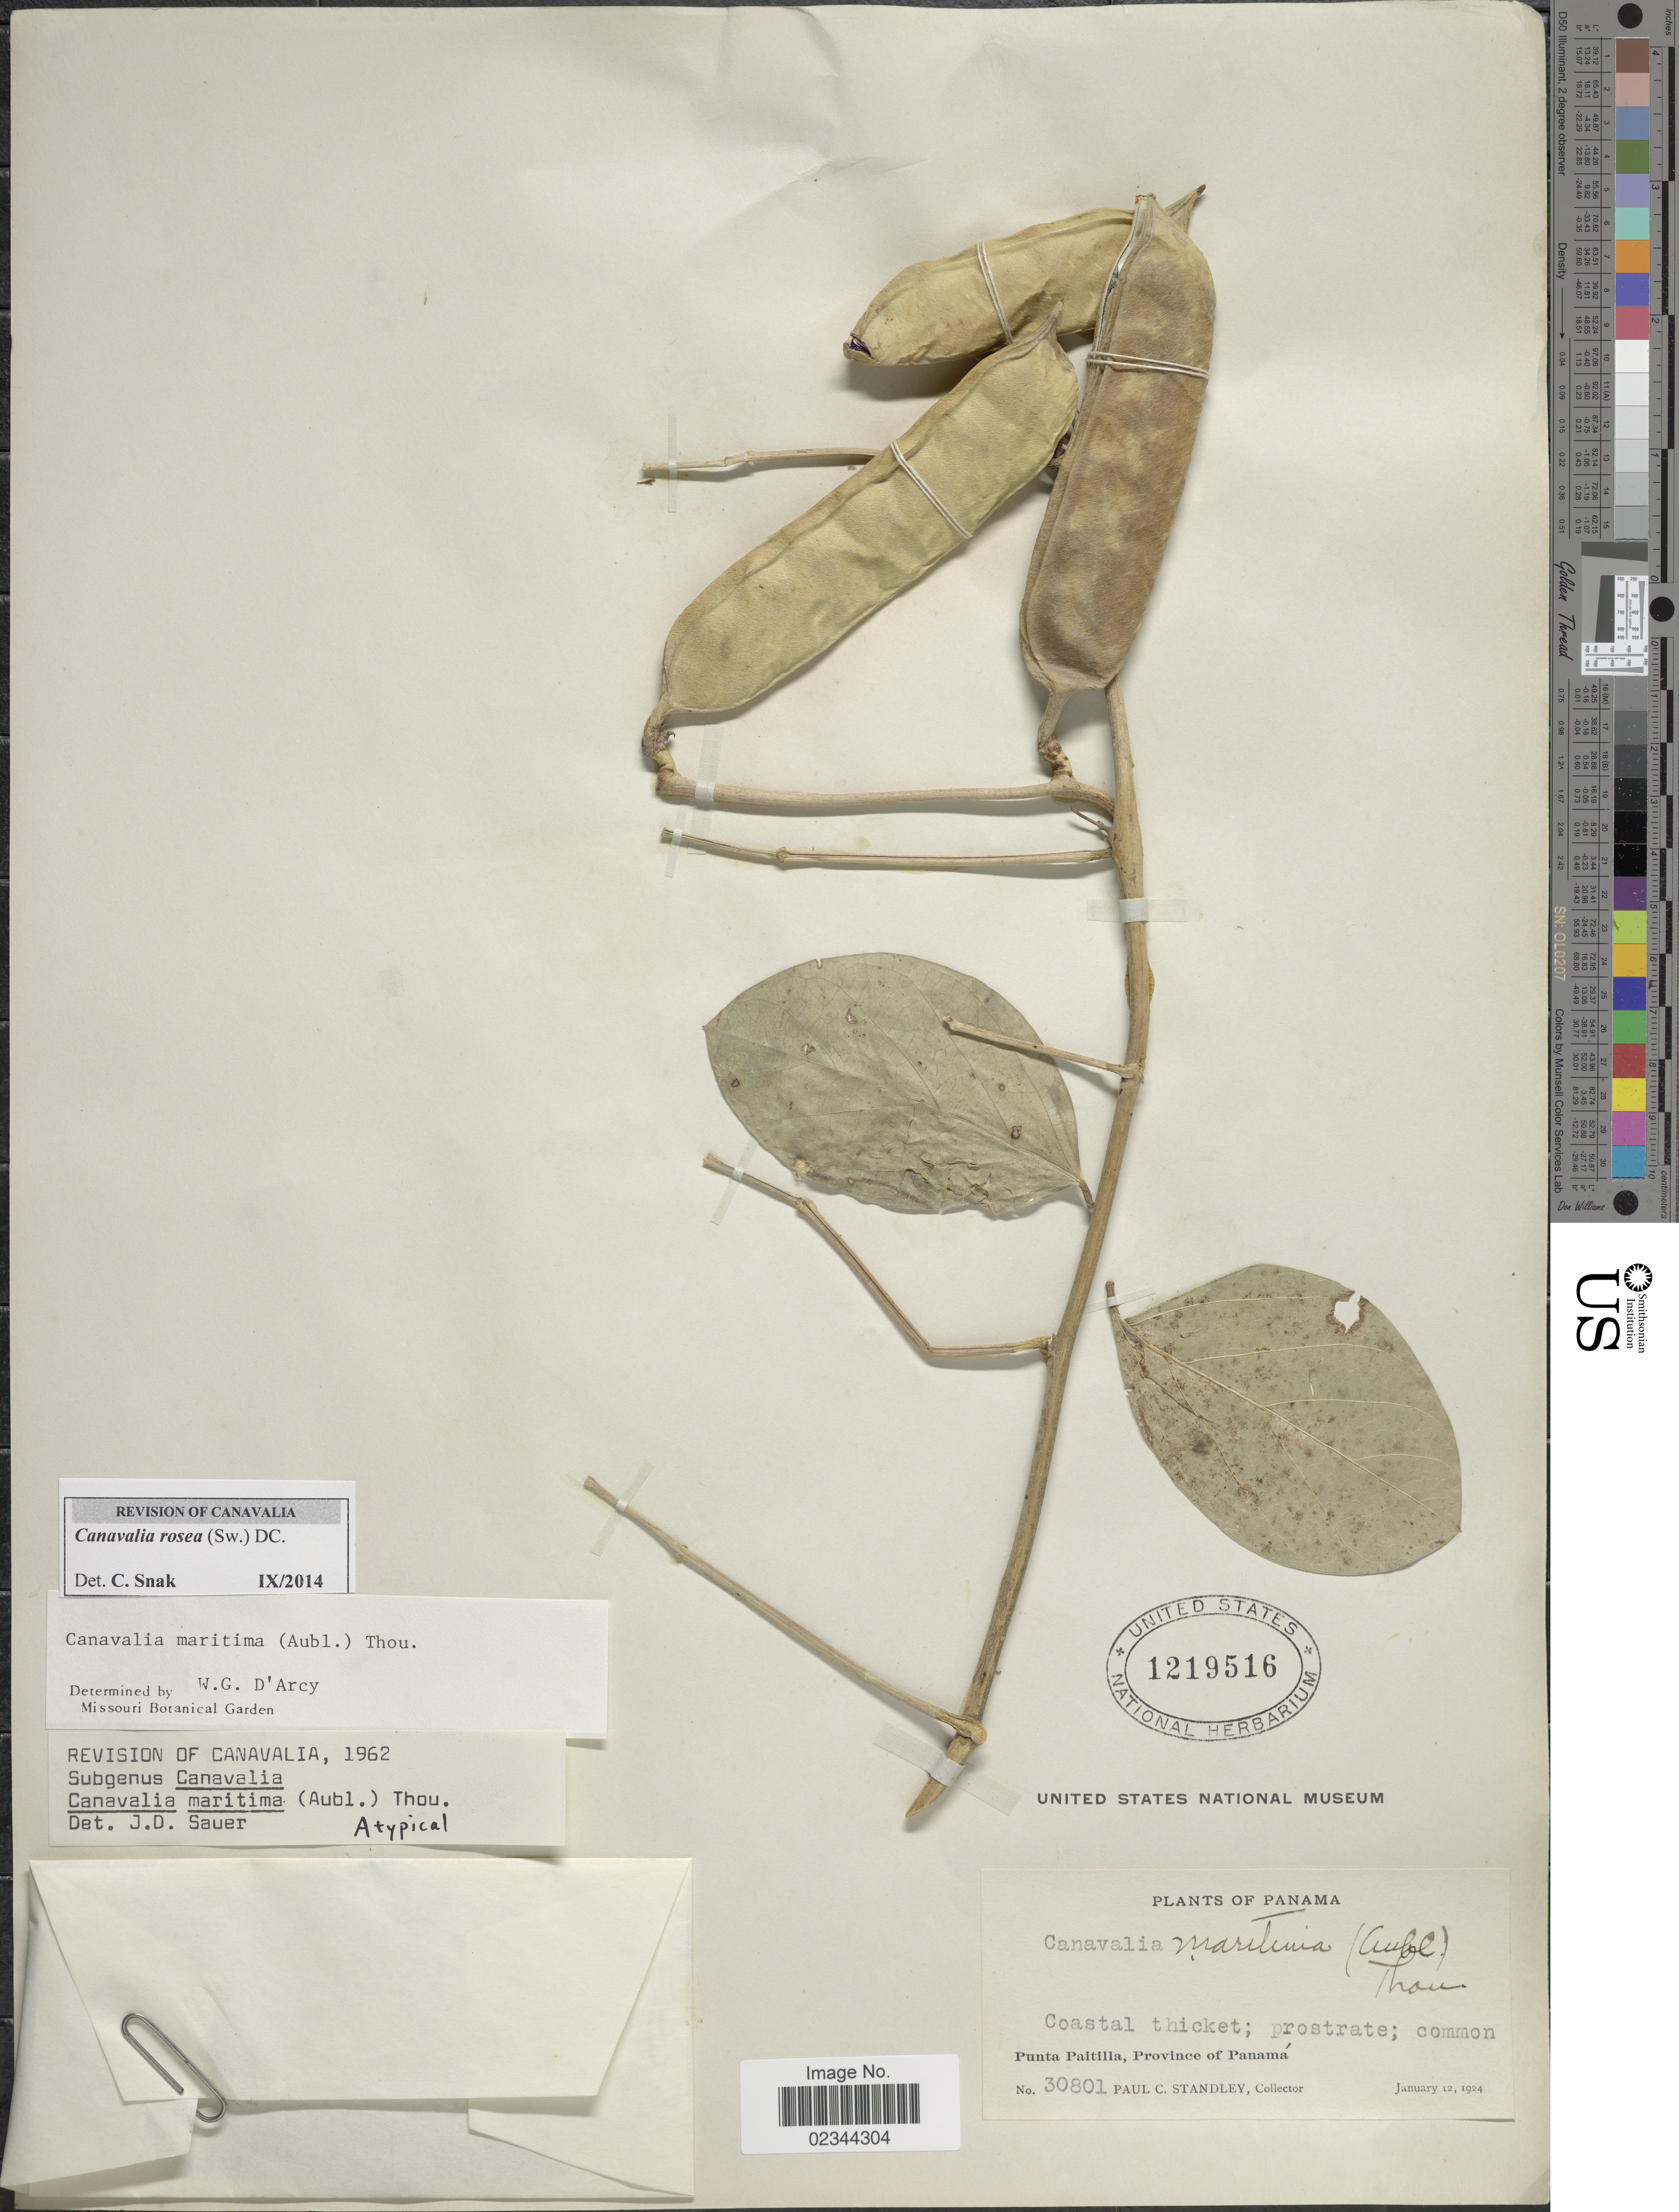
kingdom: Plantae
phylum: Tracheophyta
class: Magnoliopsida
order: Fabales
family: Fabaceae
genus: Canavalia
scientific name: Canavalia rosea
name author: (Sw.) DC.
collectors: P. C. Standley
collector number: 30801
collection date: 1924-01-12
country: Panama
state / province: Panamá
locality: Coastal thicket, Punta Paitilla.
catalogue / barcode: US 1219516